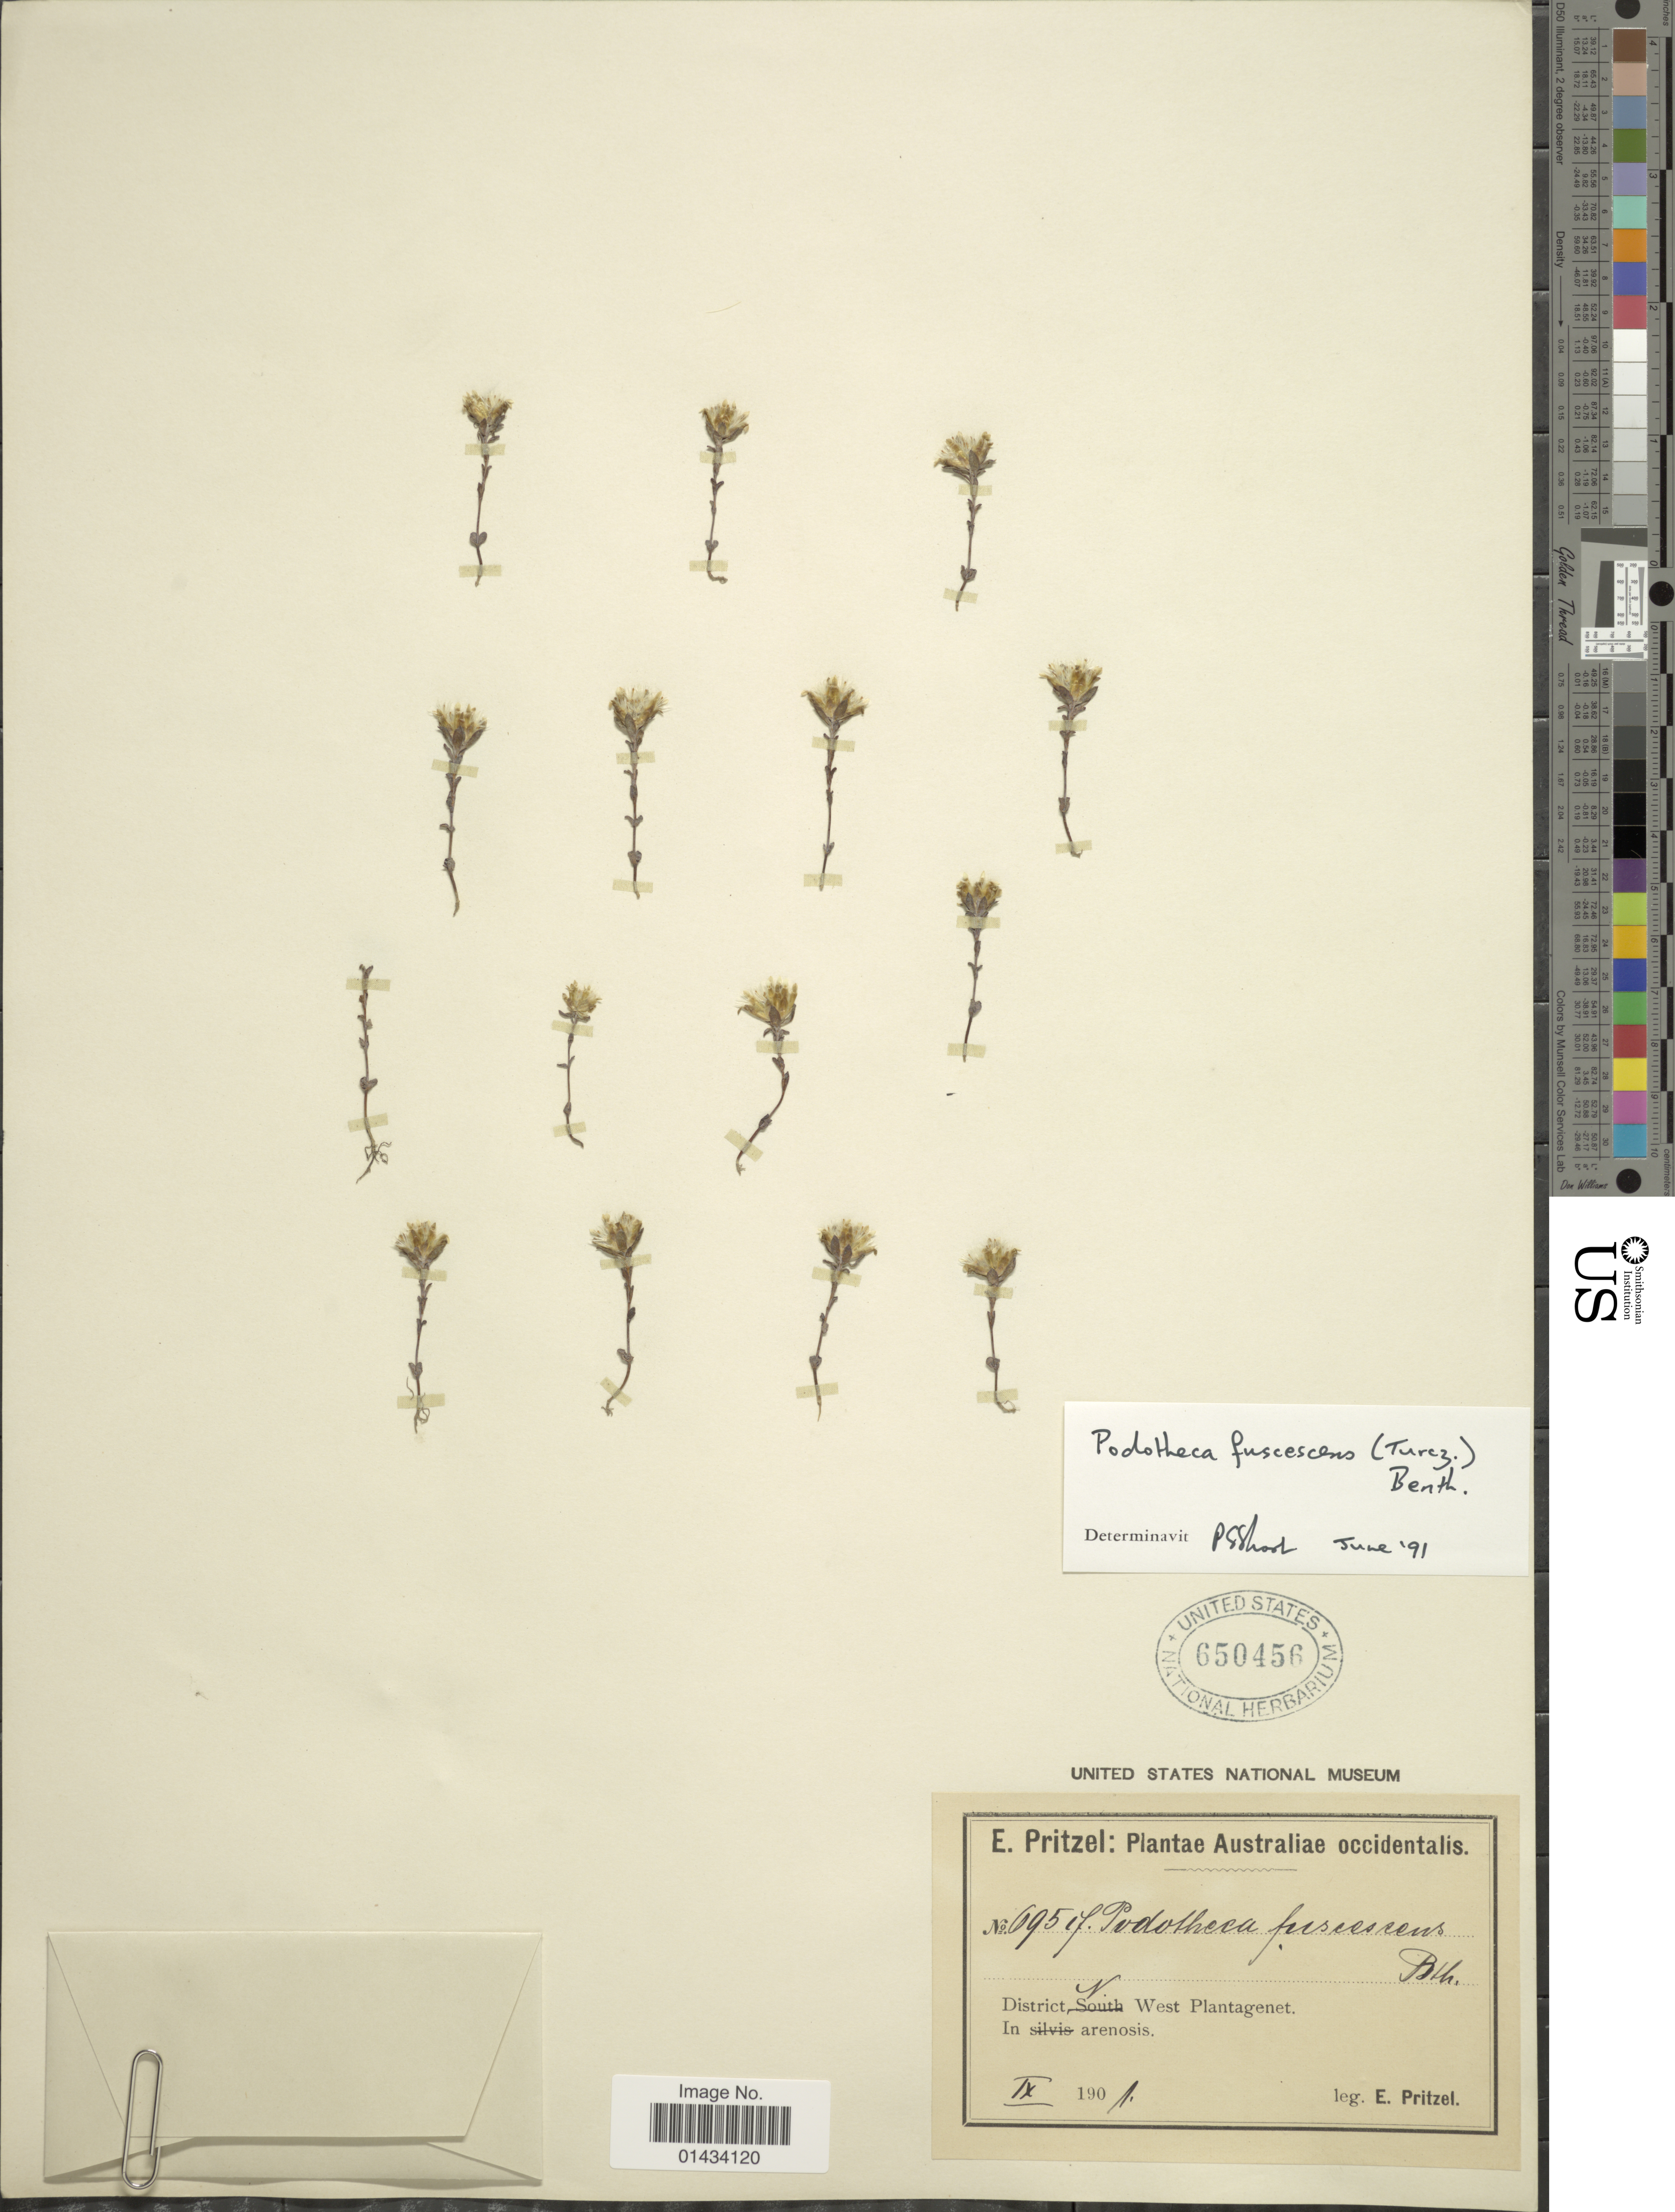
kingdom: Plantae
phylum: Tracheophyta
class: Magnoliopsida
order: Asterales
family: Asteraceae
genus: Podotheca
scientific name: Podotheca fuscescens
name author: (Turcz.) Benth.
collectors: E. G. Pritzel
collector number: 69517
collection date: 1901-09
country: Australia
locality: Australiae occidentalis, District N West Plantagenet, in arenosis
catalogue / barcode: US 650456